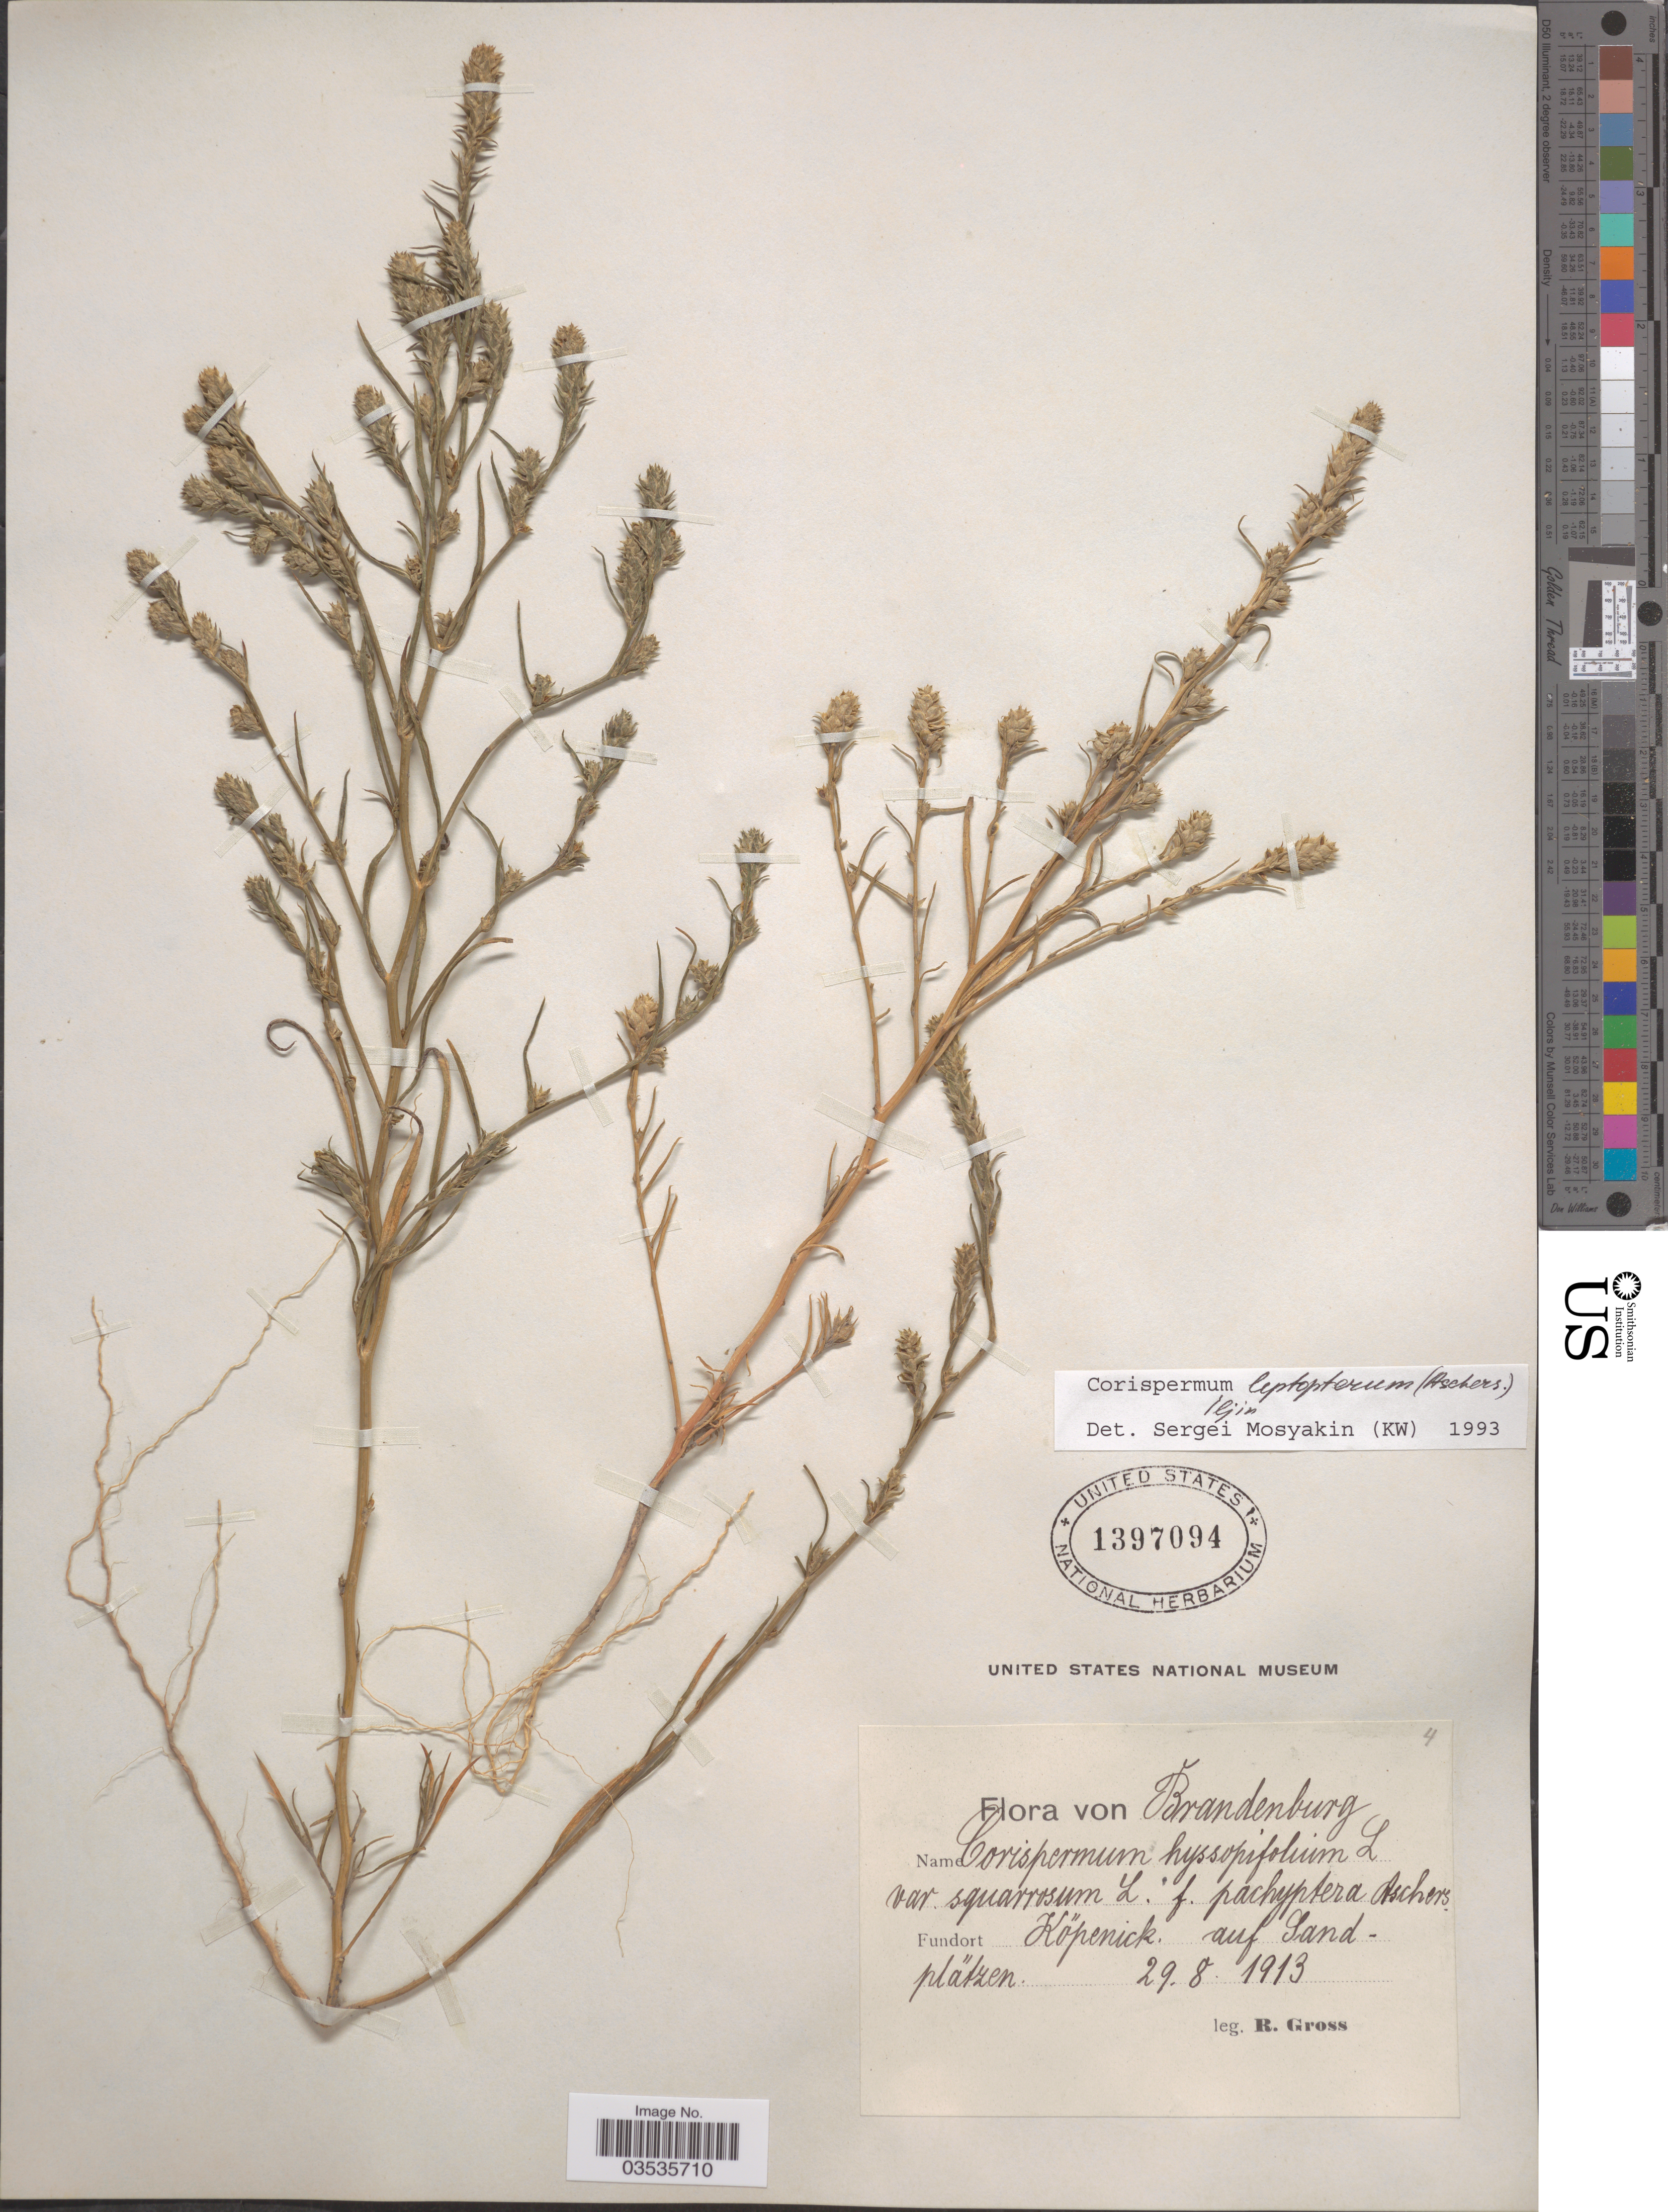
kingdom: Plantae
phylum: Tracheophyta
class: Magnoliopsida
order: Caryophyllales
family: Amaranthaceae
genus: Corispermum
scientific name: Corispermum leptopterum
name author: (Asch.) Iljin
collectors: R. Gross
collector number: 4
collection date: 1913-08-29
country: Germany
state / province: Brandenburg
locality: Köpenick. auf Sandplätzen.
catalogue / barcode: US 1397094